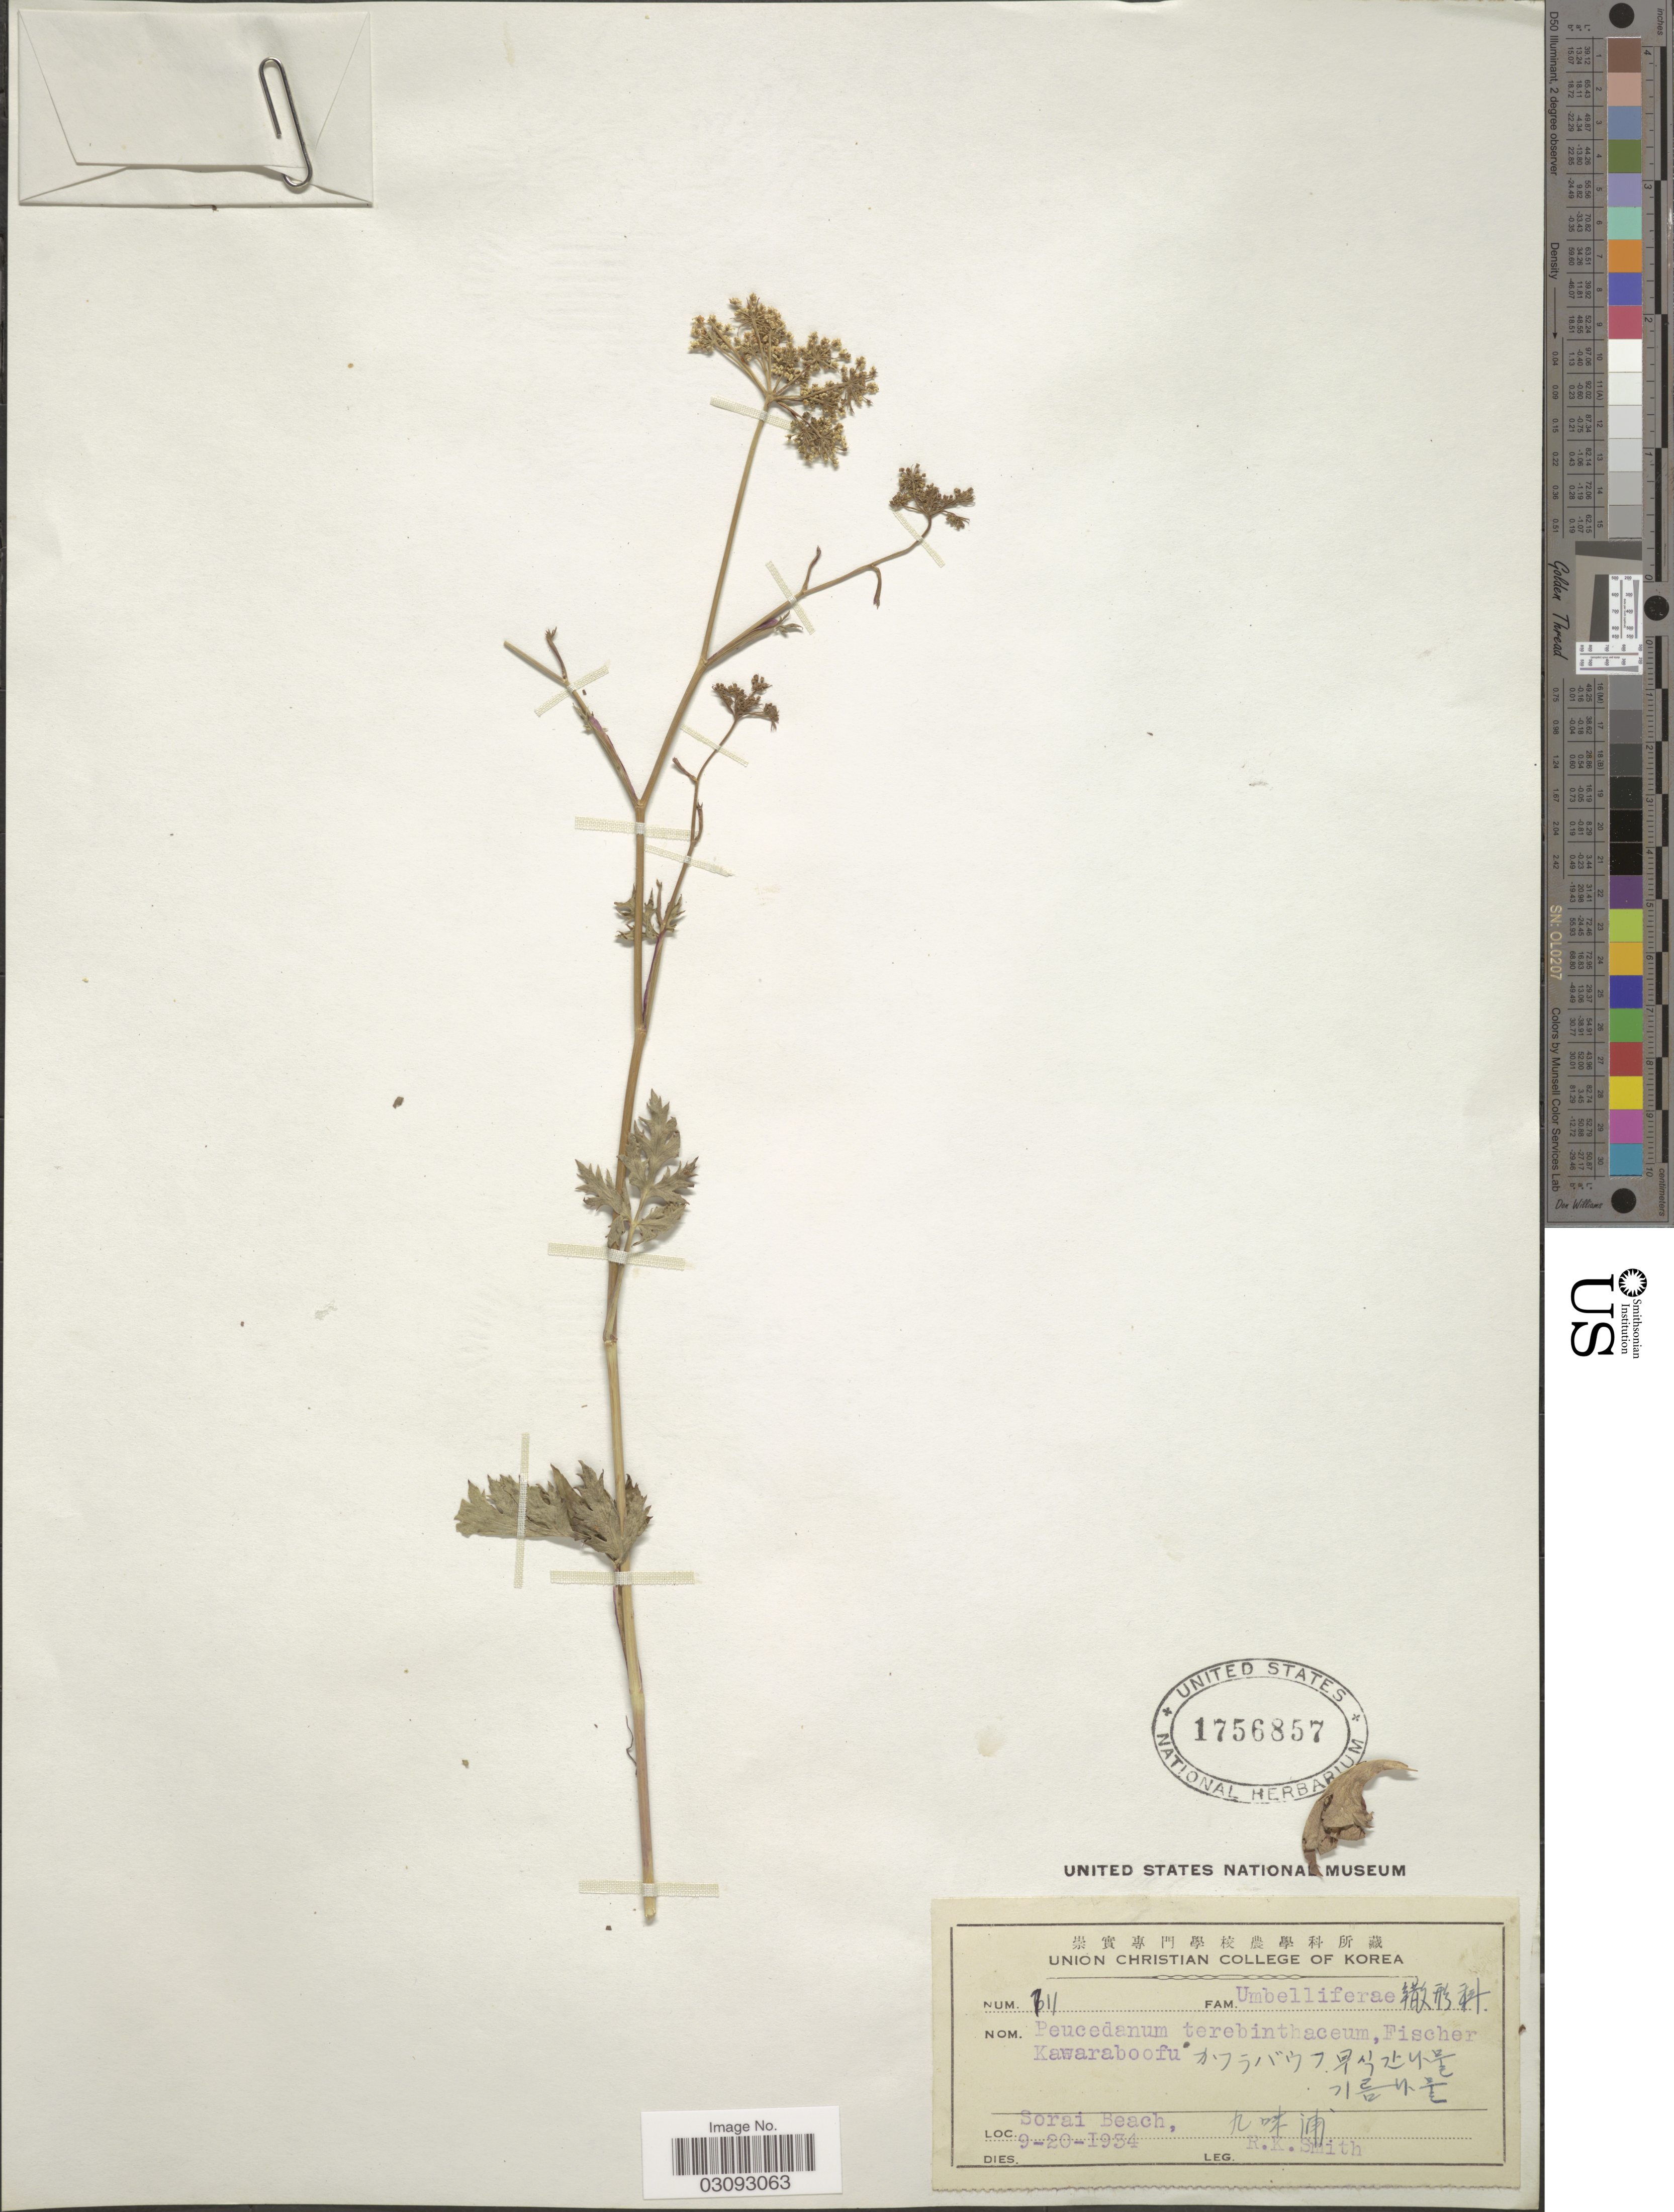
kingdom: Plantae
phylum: Tracheophyta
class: Magnoliopsida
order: Apiales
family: Apiaceae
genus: Peucedanum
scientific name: Peucedanum terebinthaceum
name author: (Fisch. ex Trevir.) Ledeb.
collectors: R. Smith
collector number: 711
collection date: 1934-09-20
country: North Korea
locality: Sorai Beach.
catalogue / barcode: US 1756857